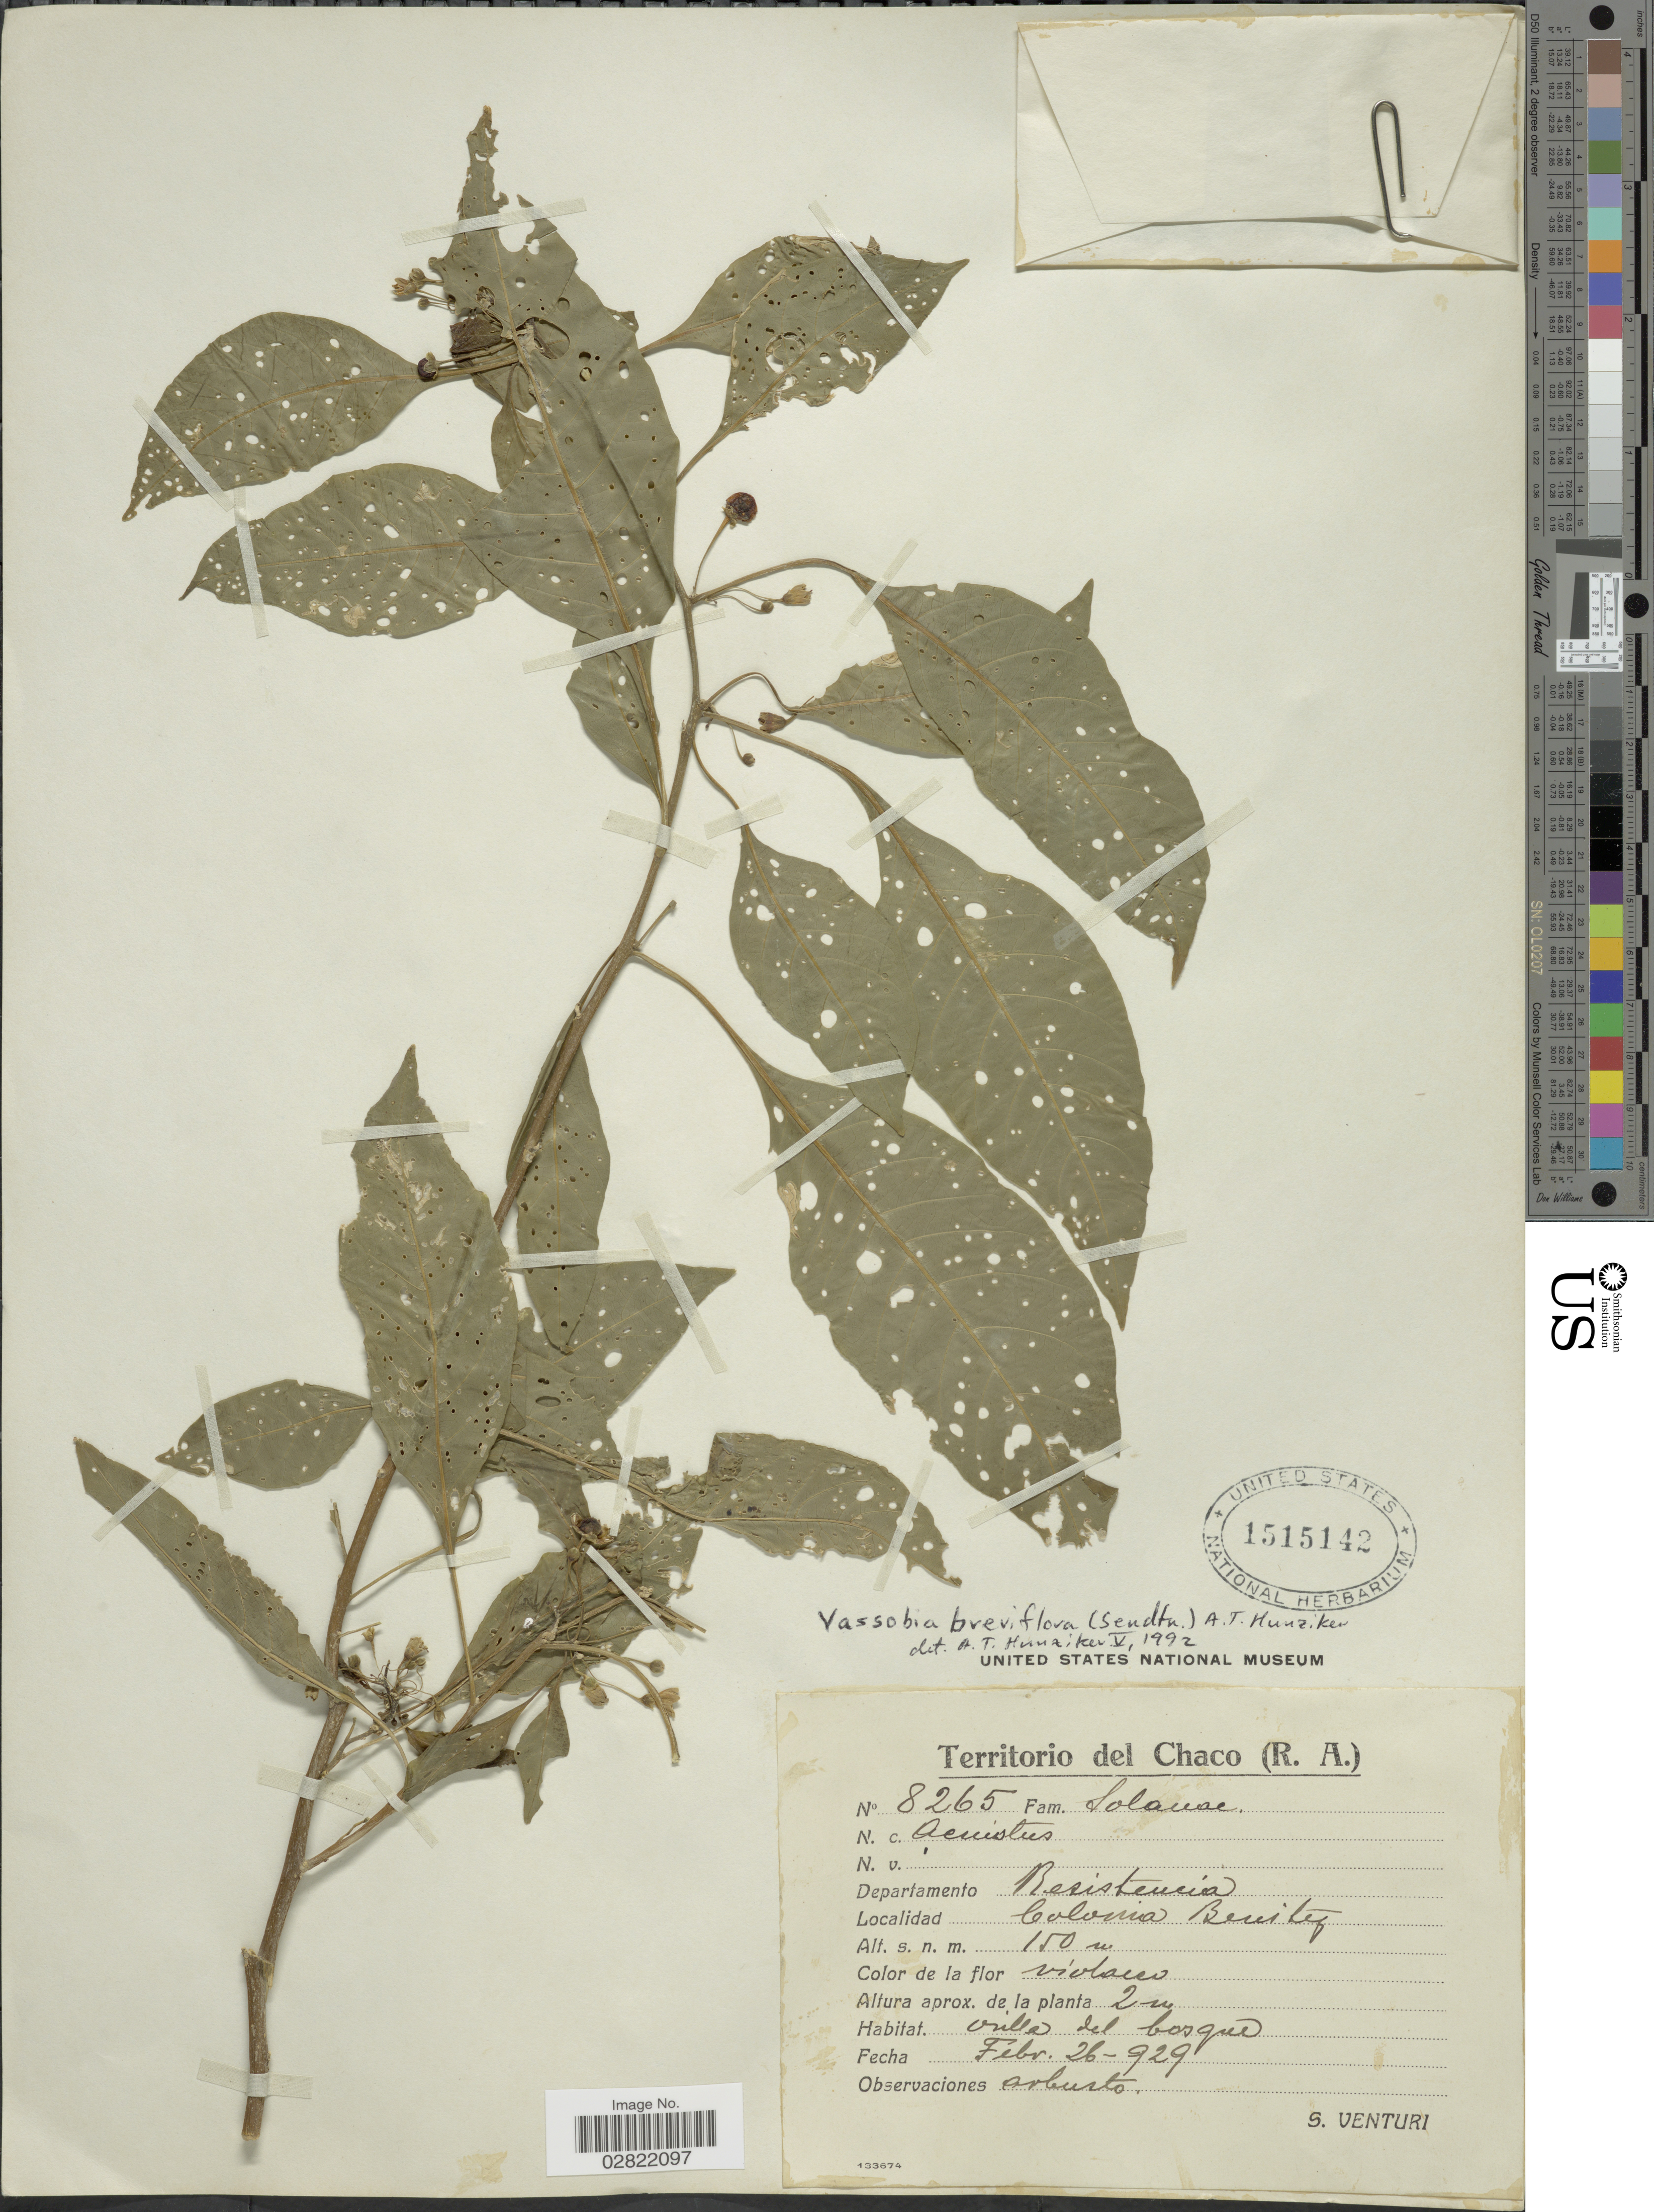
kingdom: Plantae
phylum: Tracheophyta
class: Magnoliopsida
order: Solanales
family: Solanaceae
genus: Vassobia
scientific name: Vassobia breviflora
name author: (Sendt.) Hunz.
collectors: S. Venturi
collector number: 8265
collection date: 1929-02-26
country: Argentina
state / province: Chaco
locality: Territorio del Chaco (R.A.) Departamento Resistencia, Colonia Benitez.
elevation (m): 150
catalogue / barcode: US 1515142